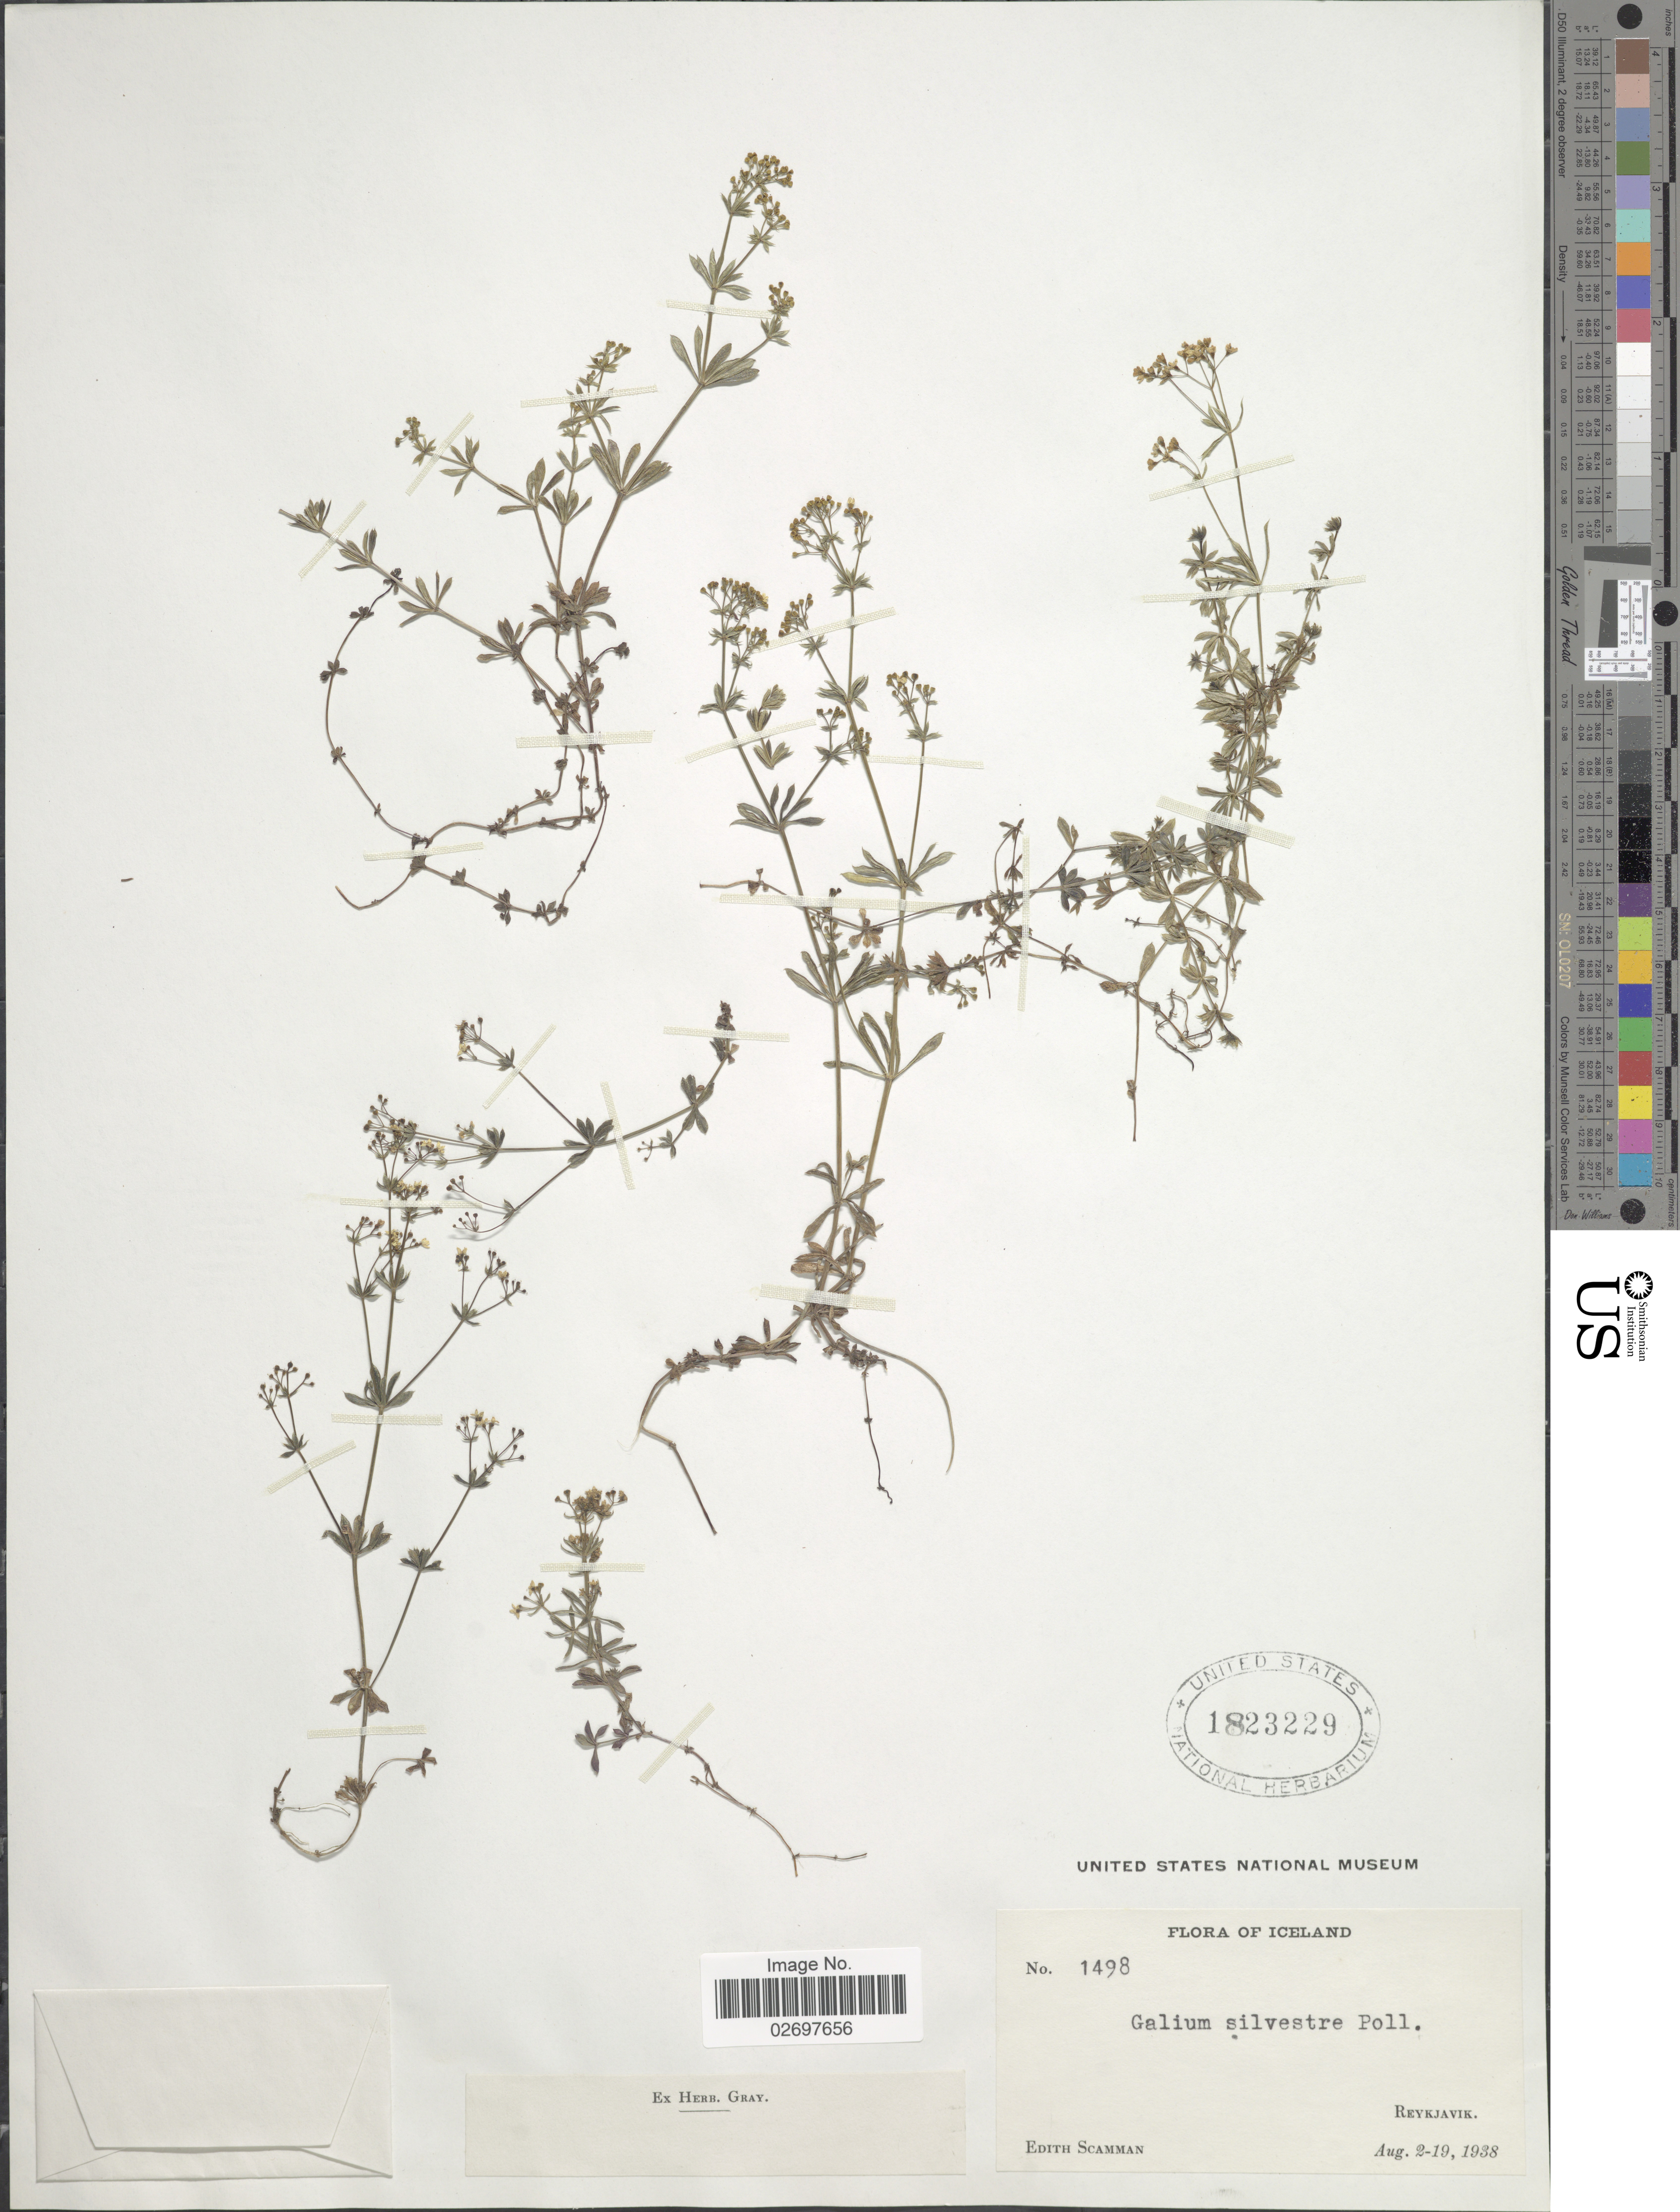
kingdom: Plantae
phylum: Tracheophyta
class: Magnoliopsida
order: Gentianales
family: Rubiaceae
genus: Galium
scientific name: Galium sylvestre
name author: Scop.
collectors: E. Scamman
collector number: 1498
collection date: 1938-08-02/1938-08-19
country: Iceland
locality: Reykjavik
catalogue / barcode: US 1823229